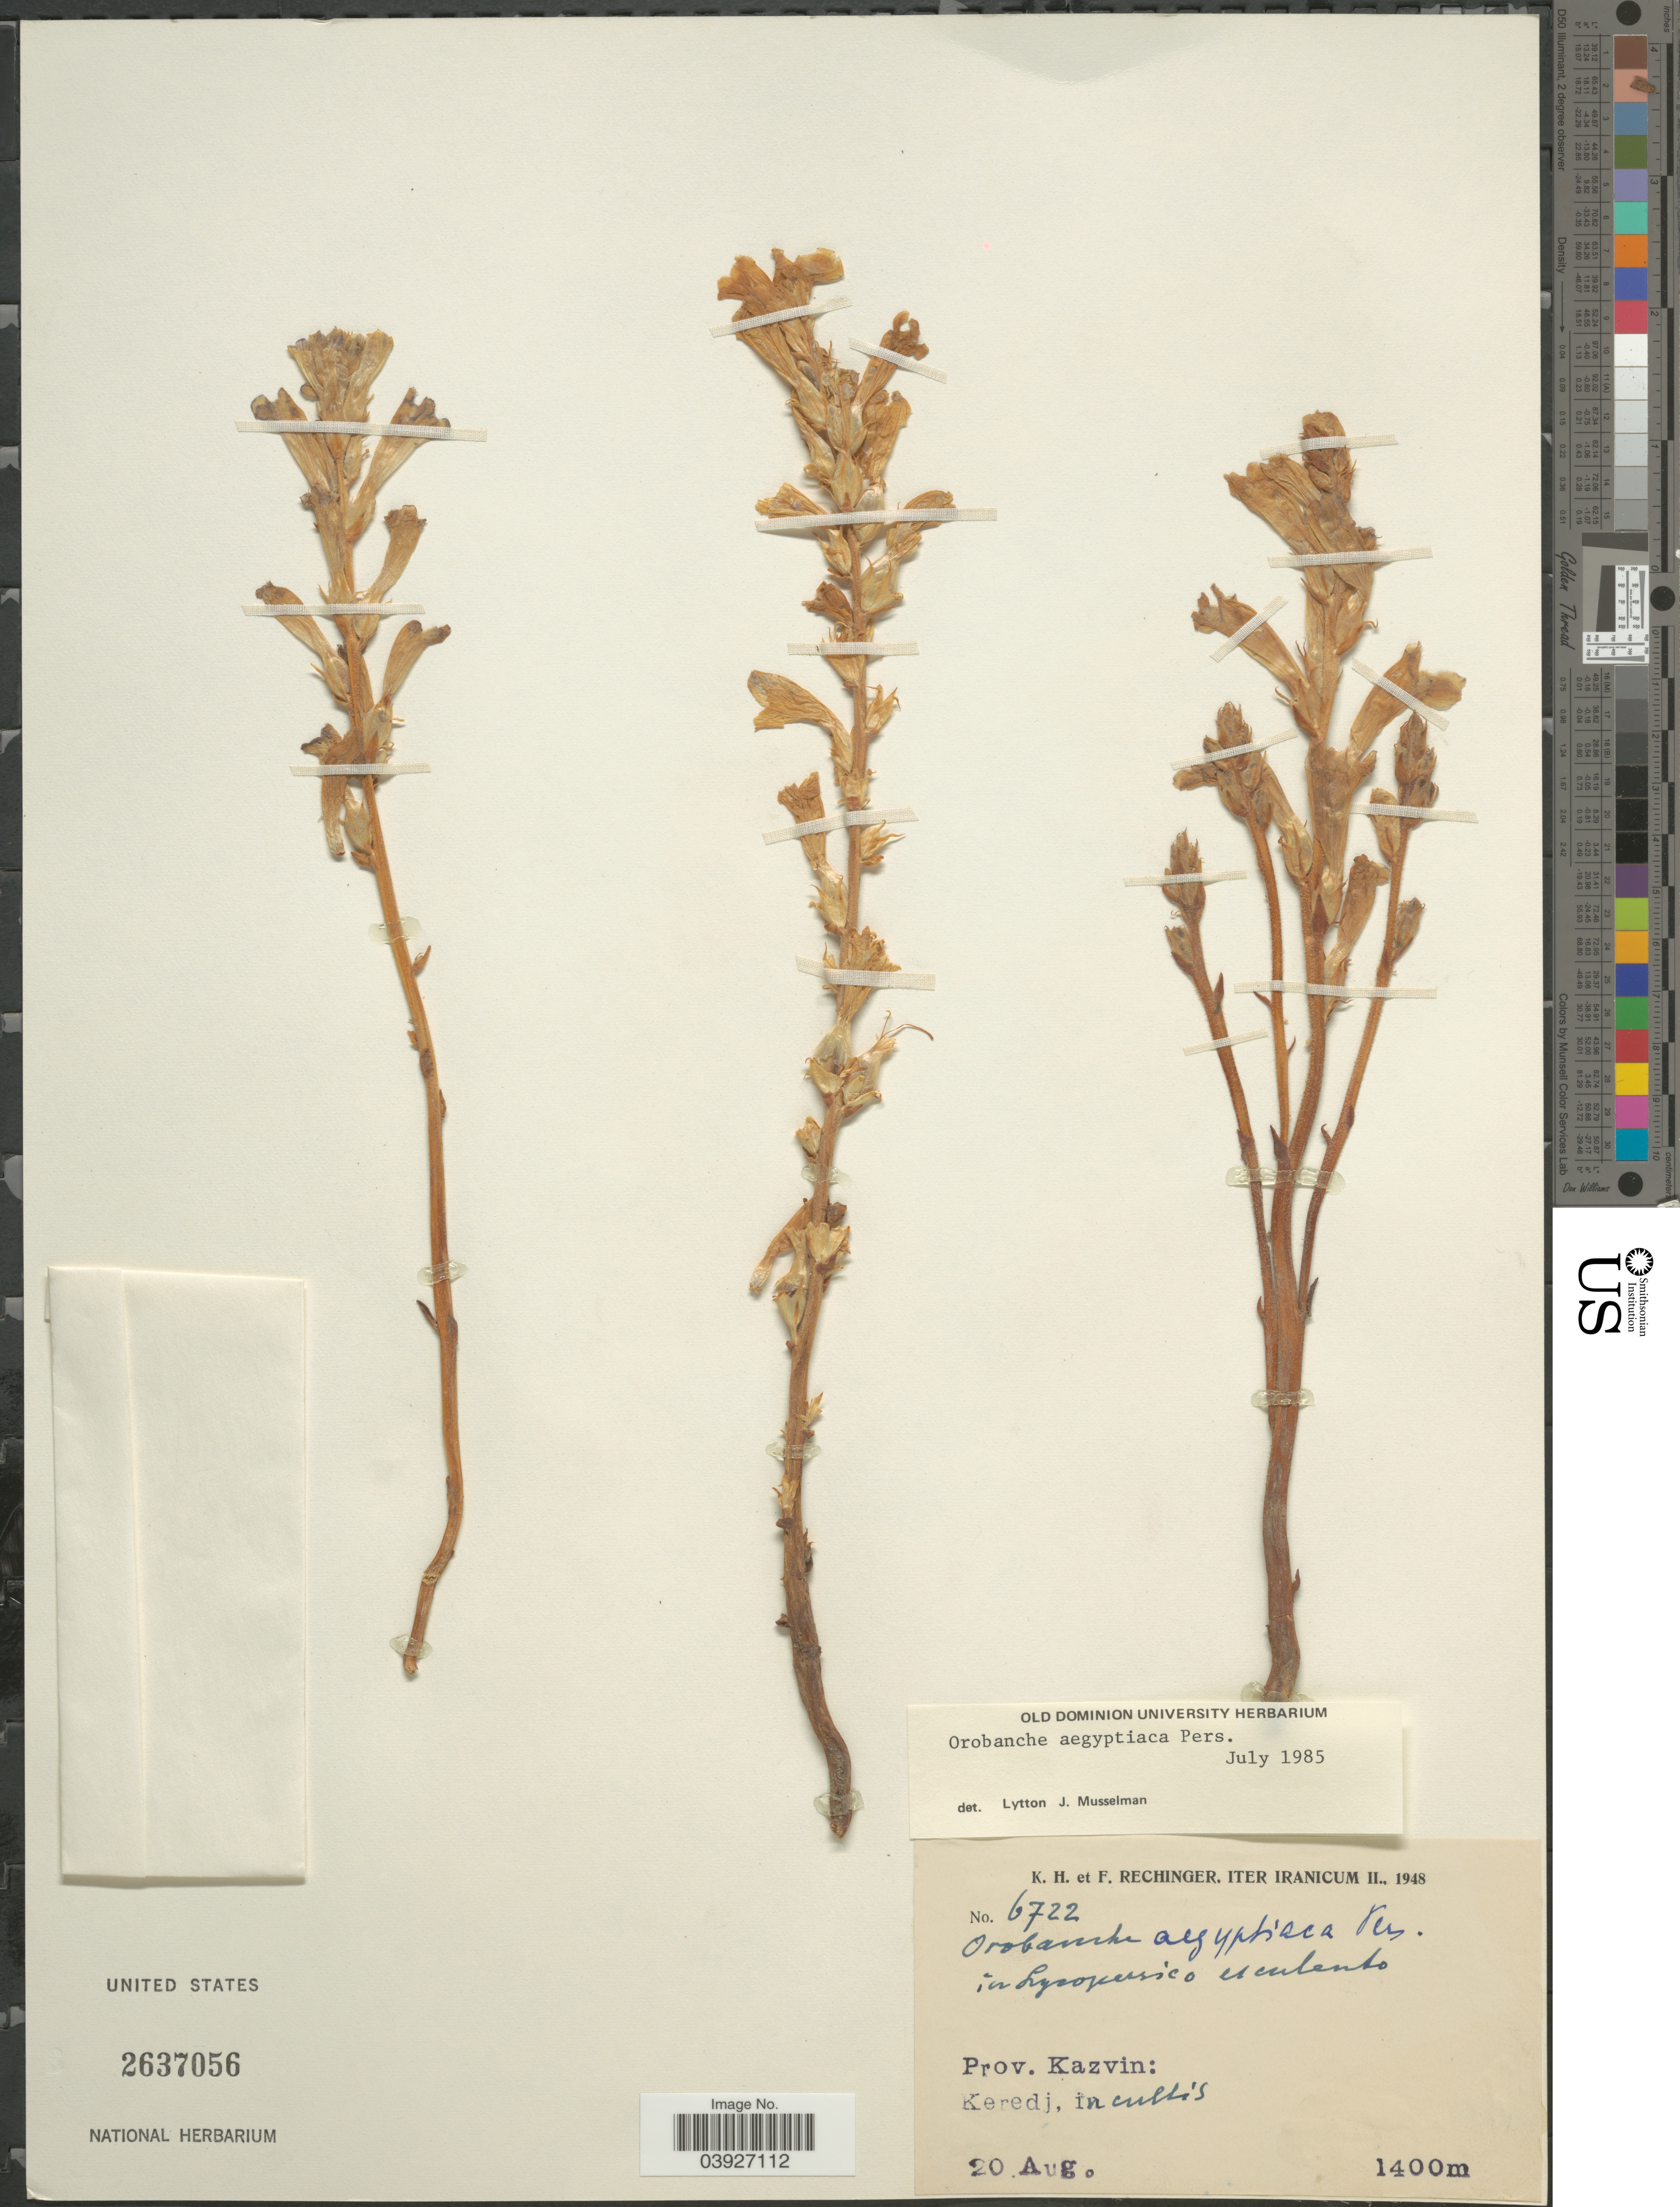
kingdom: Plantae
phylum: Tracheophyta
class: Magnoliopsida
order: Lamiales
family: Orobanchaceae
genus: Orobanche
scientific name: Orobanche aegyptiaca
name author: Pers.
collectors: K. H. Rechinger & F. Rechinger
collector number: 6722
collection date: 1948-08-20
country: Iran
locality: Prov. Kazvin: Keredj, in cultis.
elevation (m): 1400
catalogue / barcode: US 2637056